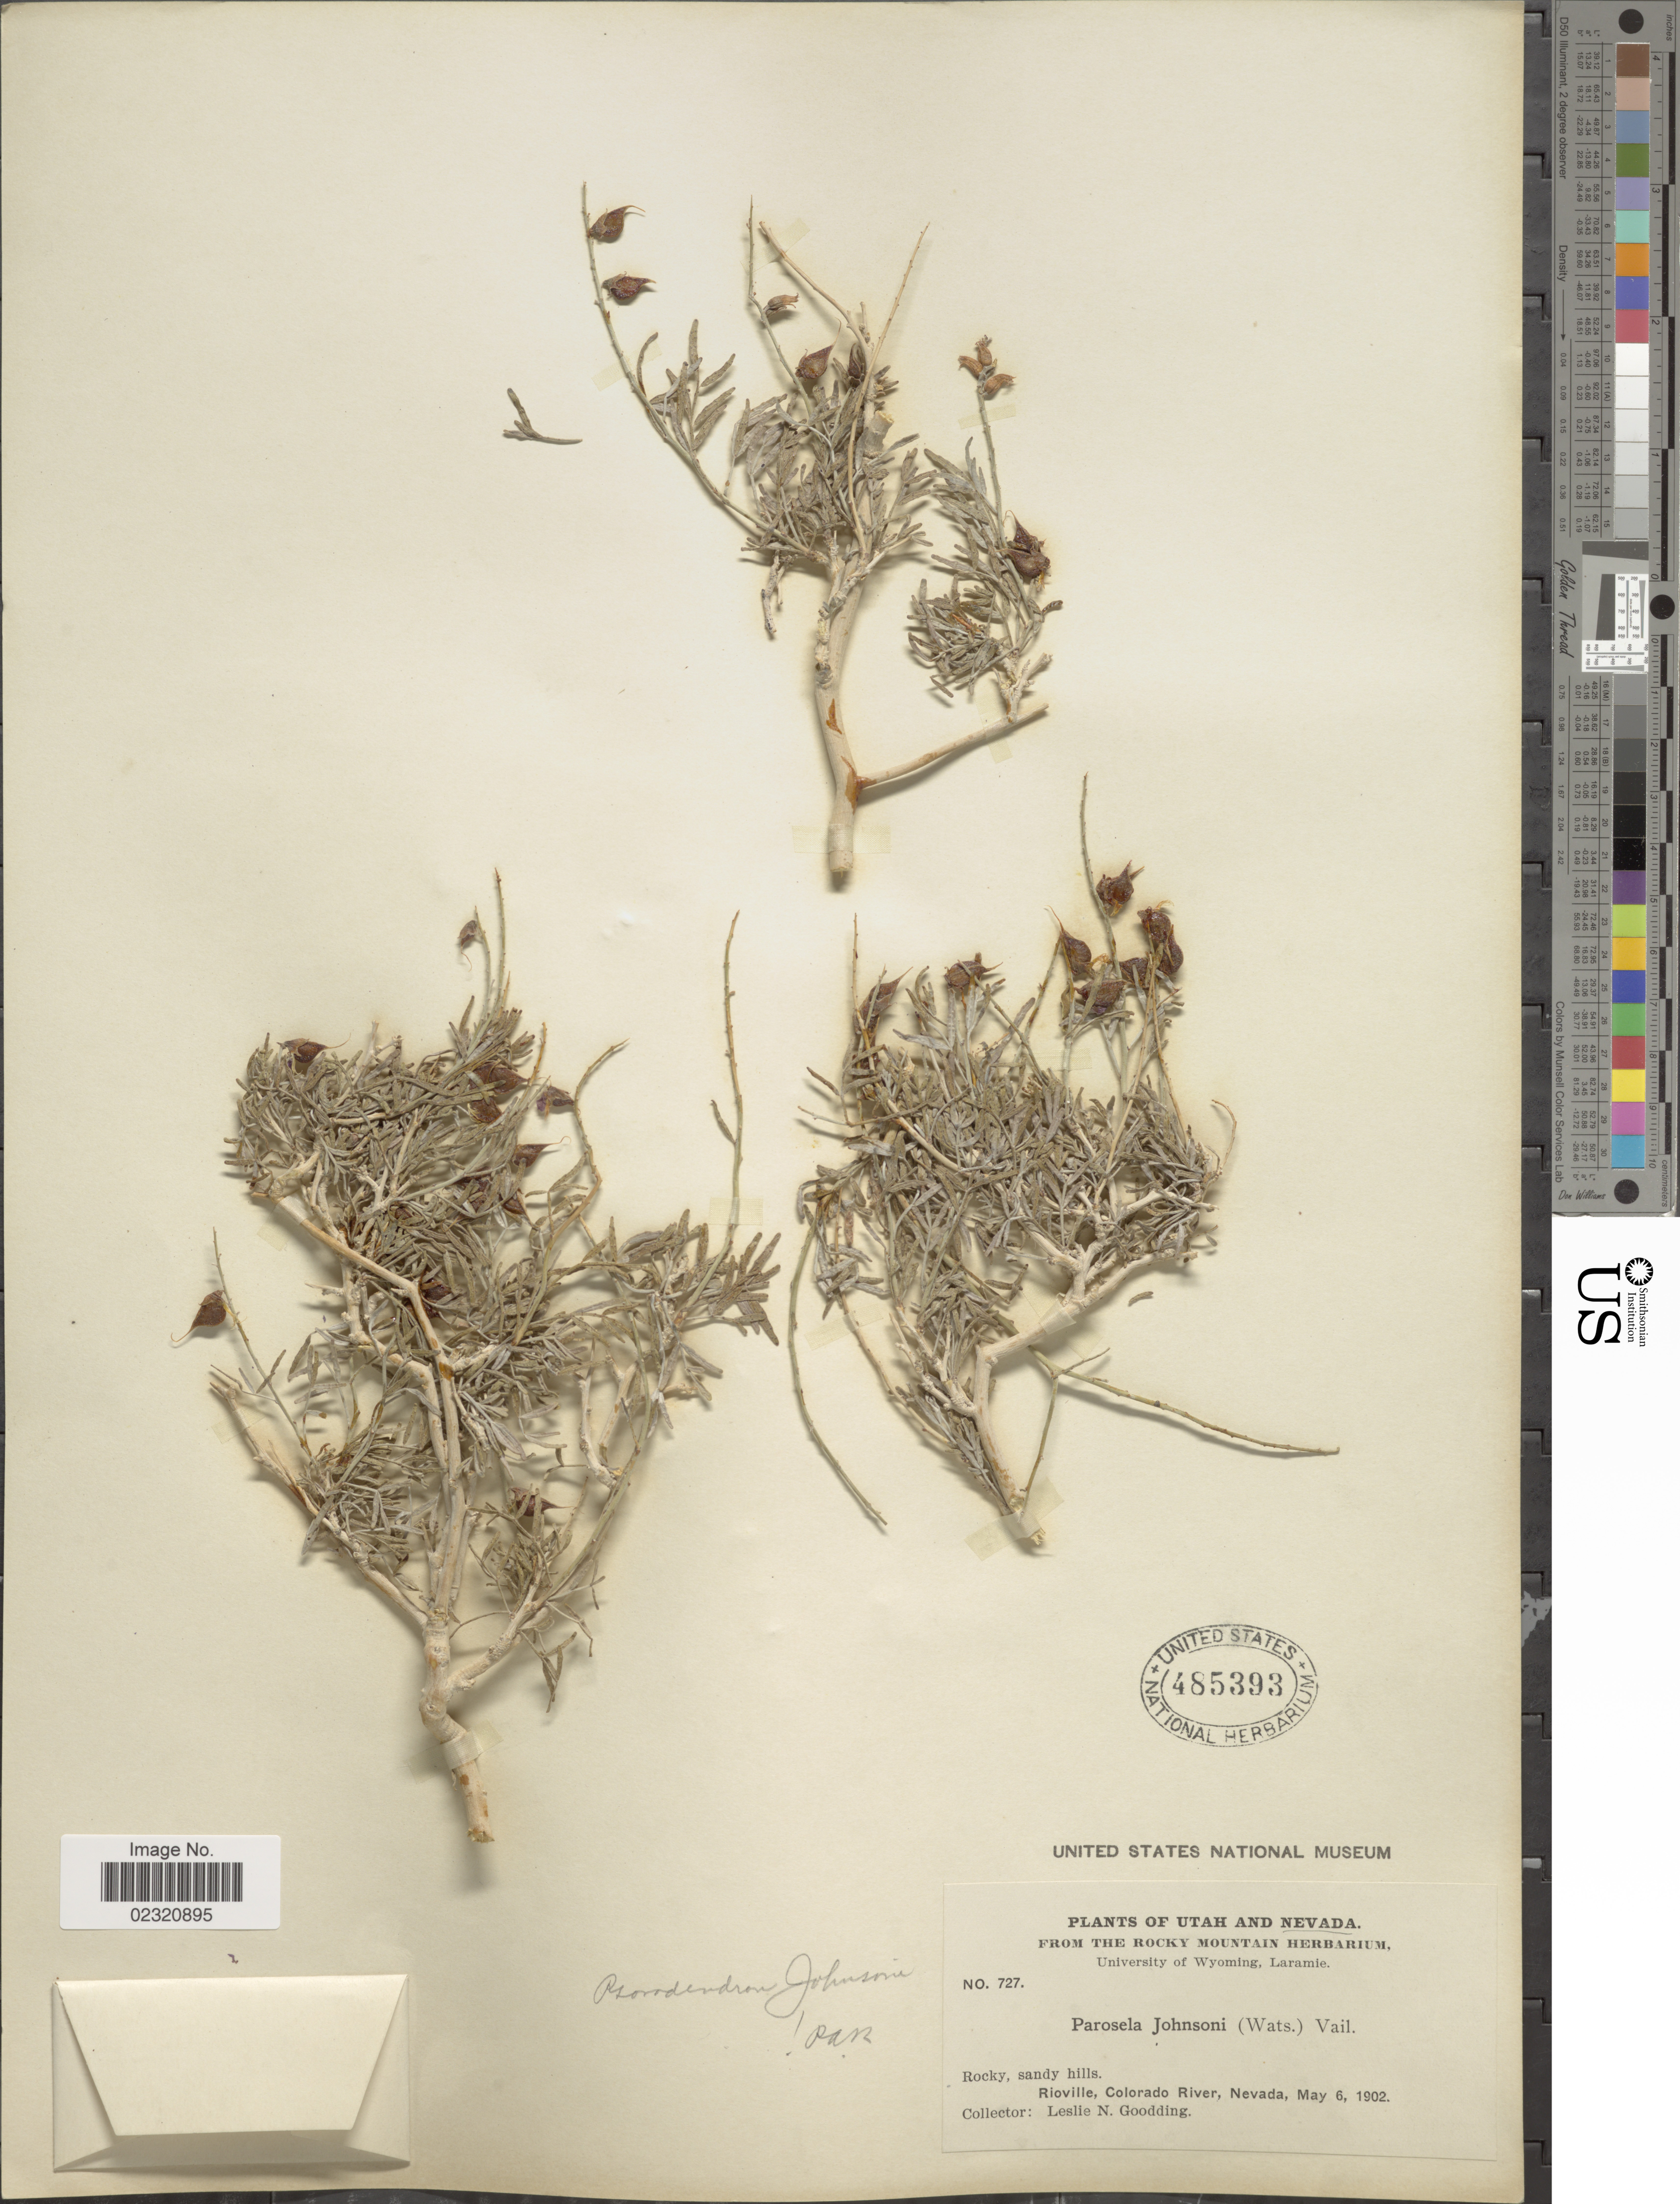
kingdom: Plantae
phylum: Tracheophyta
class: Magnoliopsida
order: Fabales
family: Fabaceae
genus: Psorothamnus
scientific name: Psorothamnus fremontii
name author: (Torr. ex A. Gray) Barneby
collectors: L. N. Goodding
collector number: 727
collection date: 1902-05-06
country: United States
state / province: Nevada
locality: Rioville, Colorado River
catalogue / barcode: US 485393